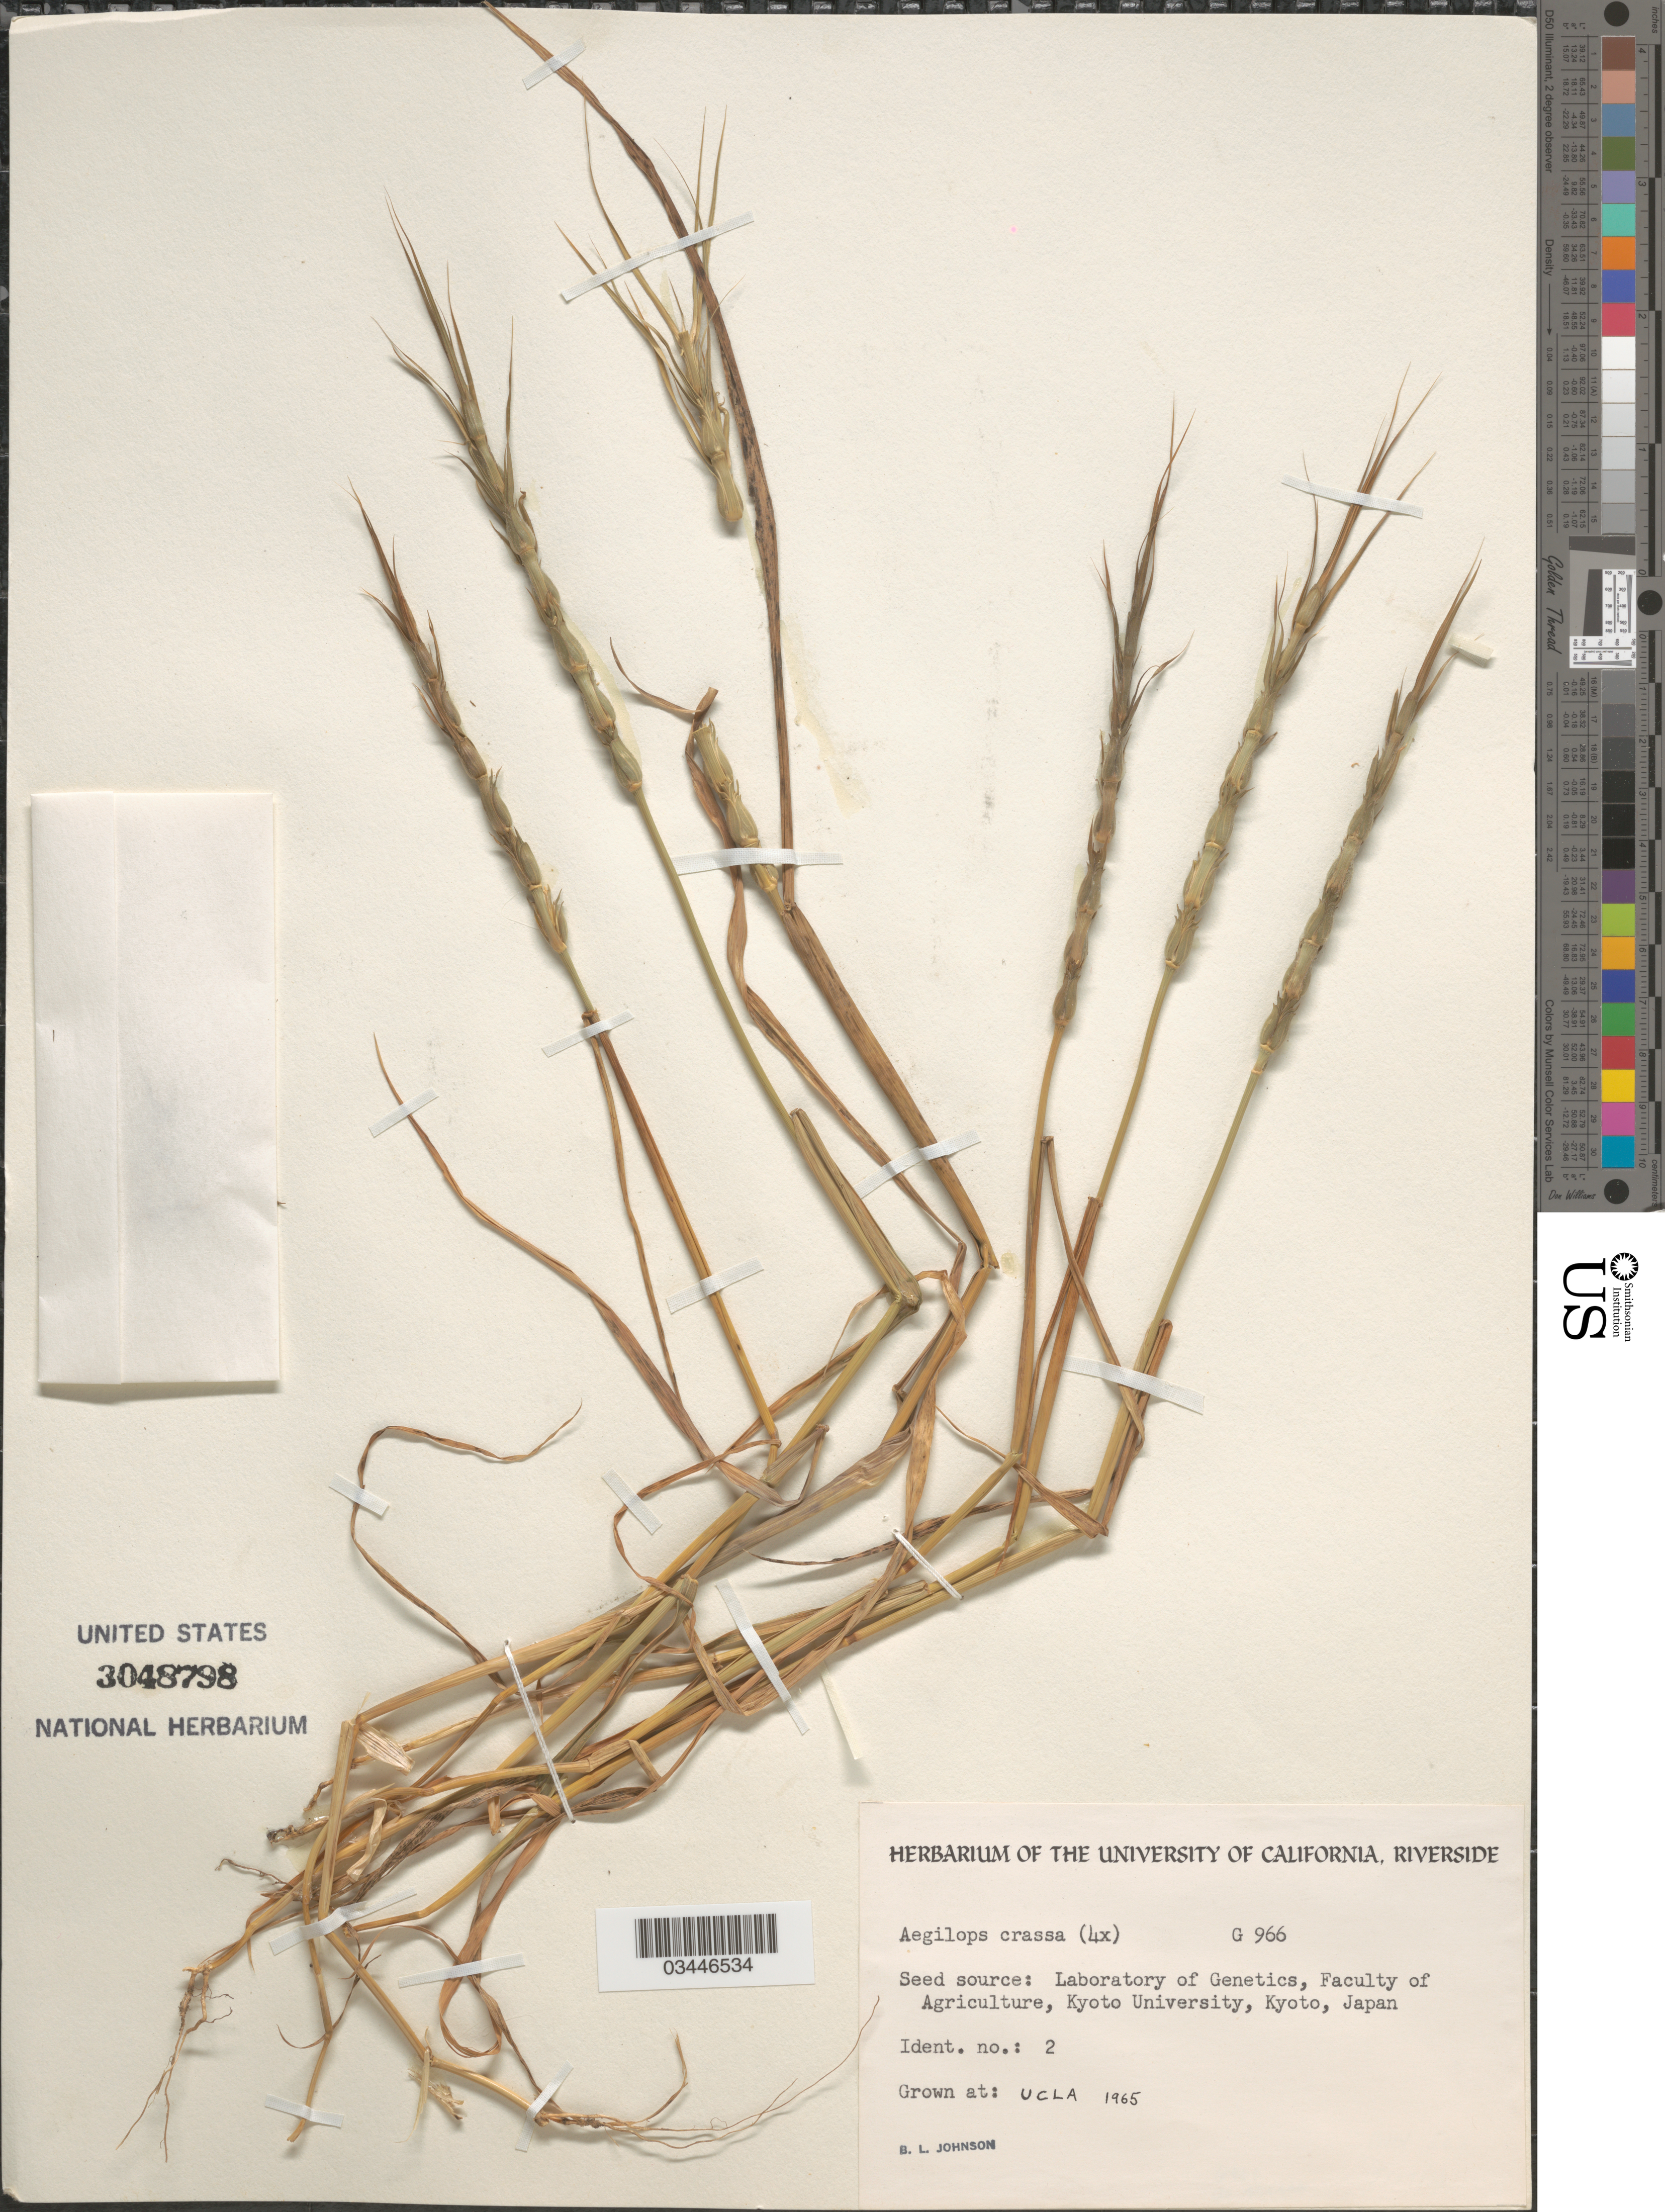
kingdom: Plantae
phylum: Tracheophyta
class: Liliopsida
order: Poales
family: Poaceae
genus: Aegilops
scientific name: Aegilops crassa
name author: Boiss.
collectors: B. Johnson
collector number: G966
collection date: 1965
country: United States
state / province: California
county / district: Los Angeles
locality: UCLA.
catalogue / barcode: US 3048798